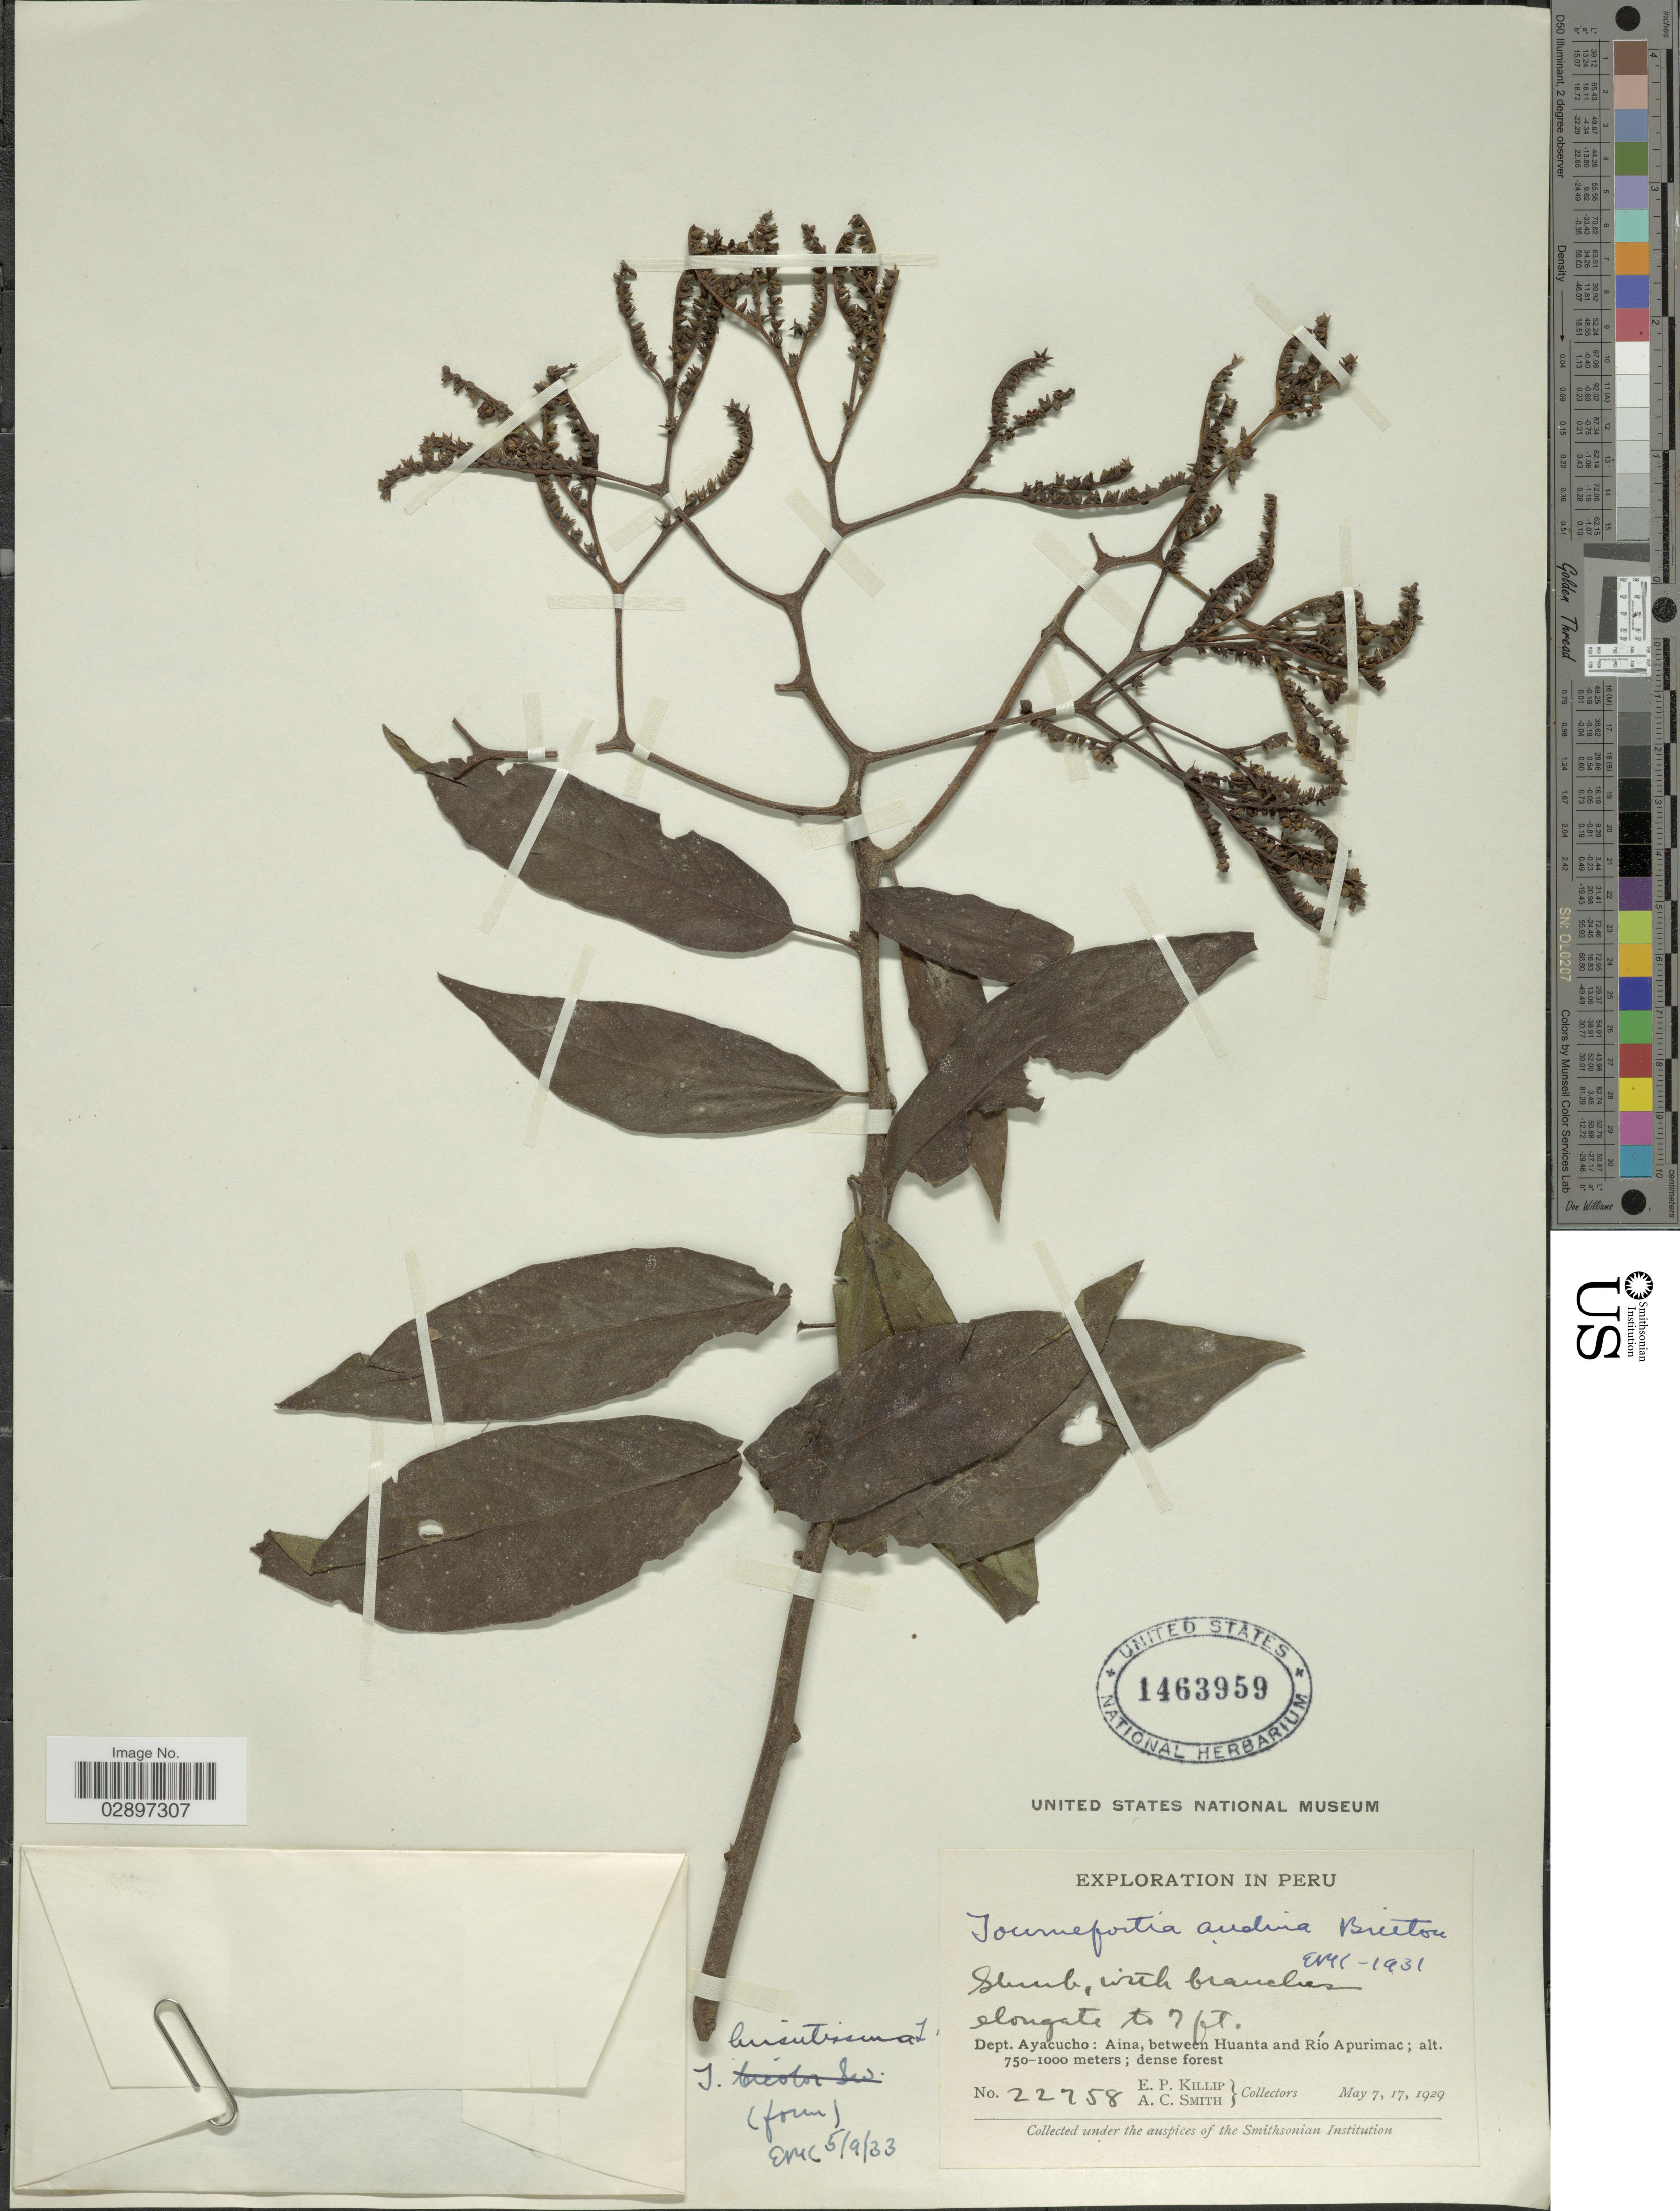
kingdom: Plantae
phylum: Tracheophyta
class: Magnoliopsida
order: Boraginales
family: Heliotropiaceae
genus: Tournefortia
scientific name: Tournefortia hirsutissima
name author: L.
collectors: E. P. Killip & A. C. Smith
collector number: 22758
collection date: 1929-05-07/1929-05-17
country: Peru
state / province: Ayacucho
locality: Dept. Ayacucho: Aina, between Huanta and Río Apurimac.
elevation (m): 750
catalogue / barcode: US 1463959